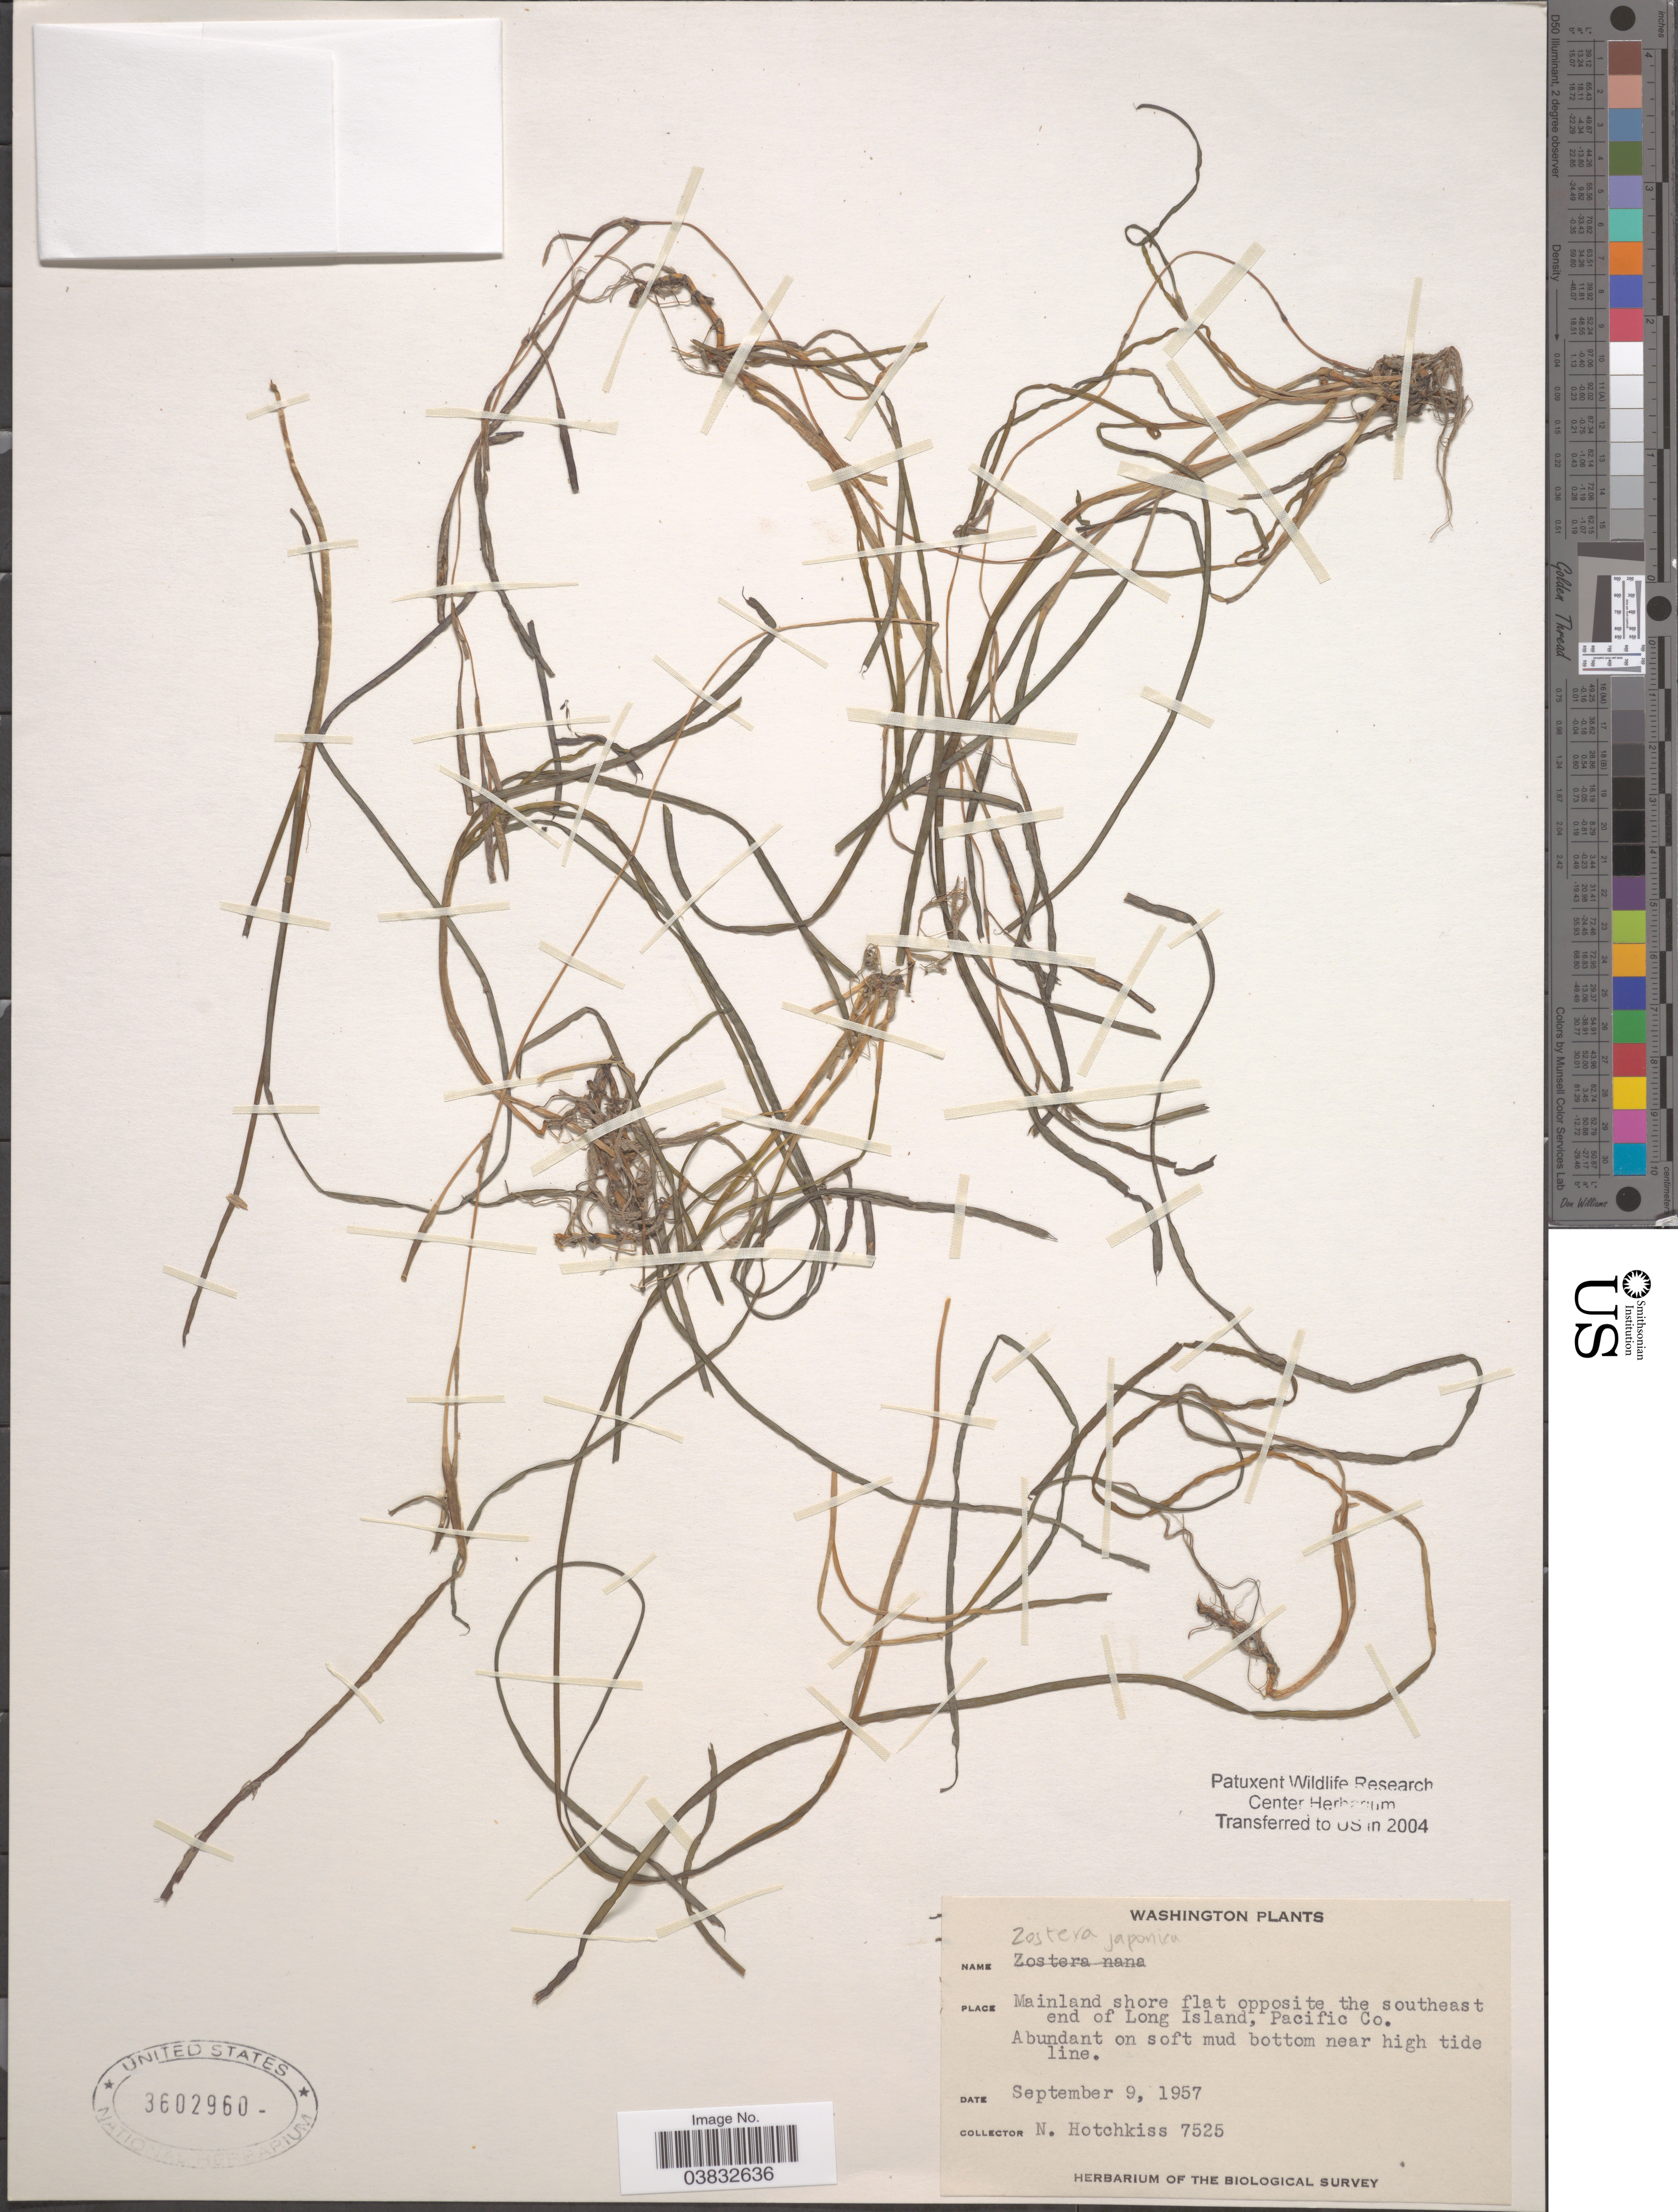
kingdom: Plantae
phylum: Tracheophyta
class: Liliopsida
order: Alismatales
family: Zosteraceae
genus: Zostera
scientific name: Zostera japonica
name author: Asch. & Graebn.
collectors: N. Hotchkiss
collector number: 7525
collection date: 1957-09-09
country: United States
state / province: Washington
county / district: Pacific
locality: Mainland shore flat opposite the southeast end of Long Island, Pacific Co.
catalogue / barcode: US 3602960